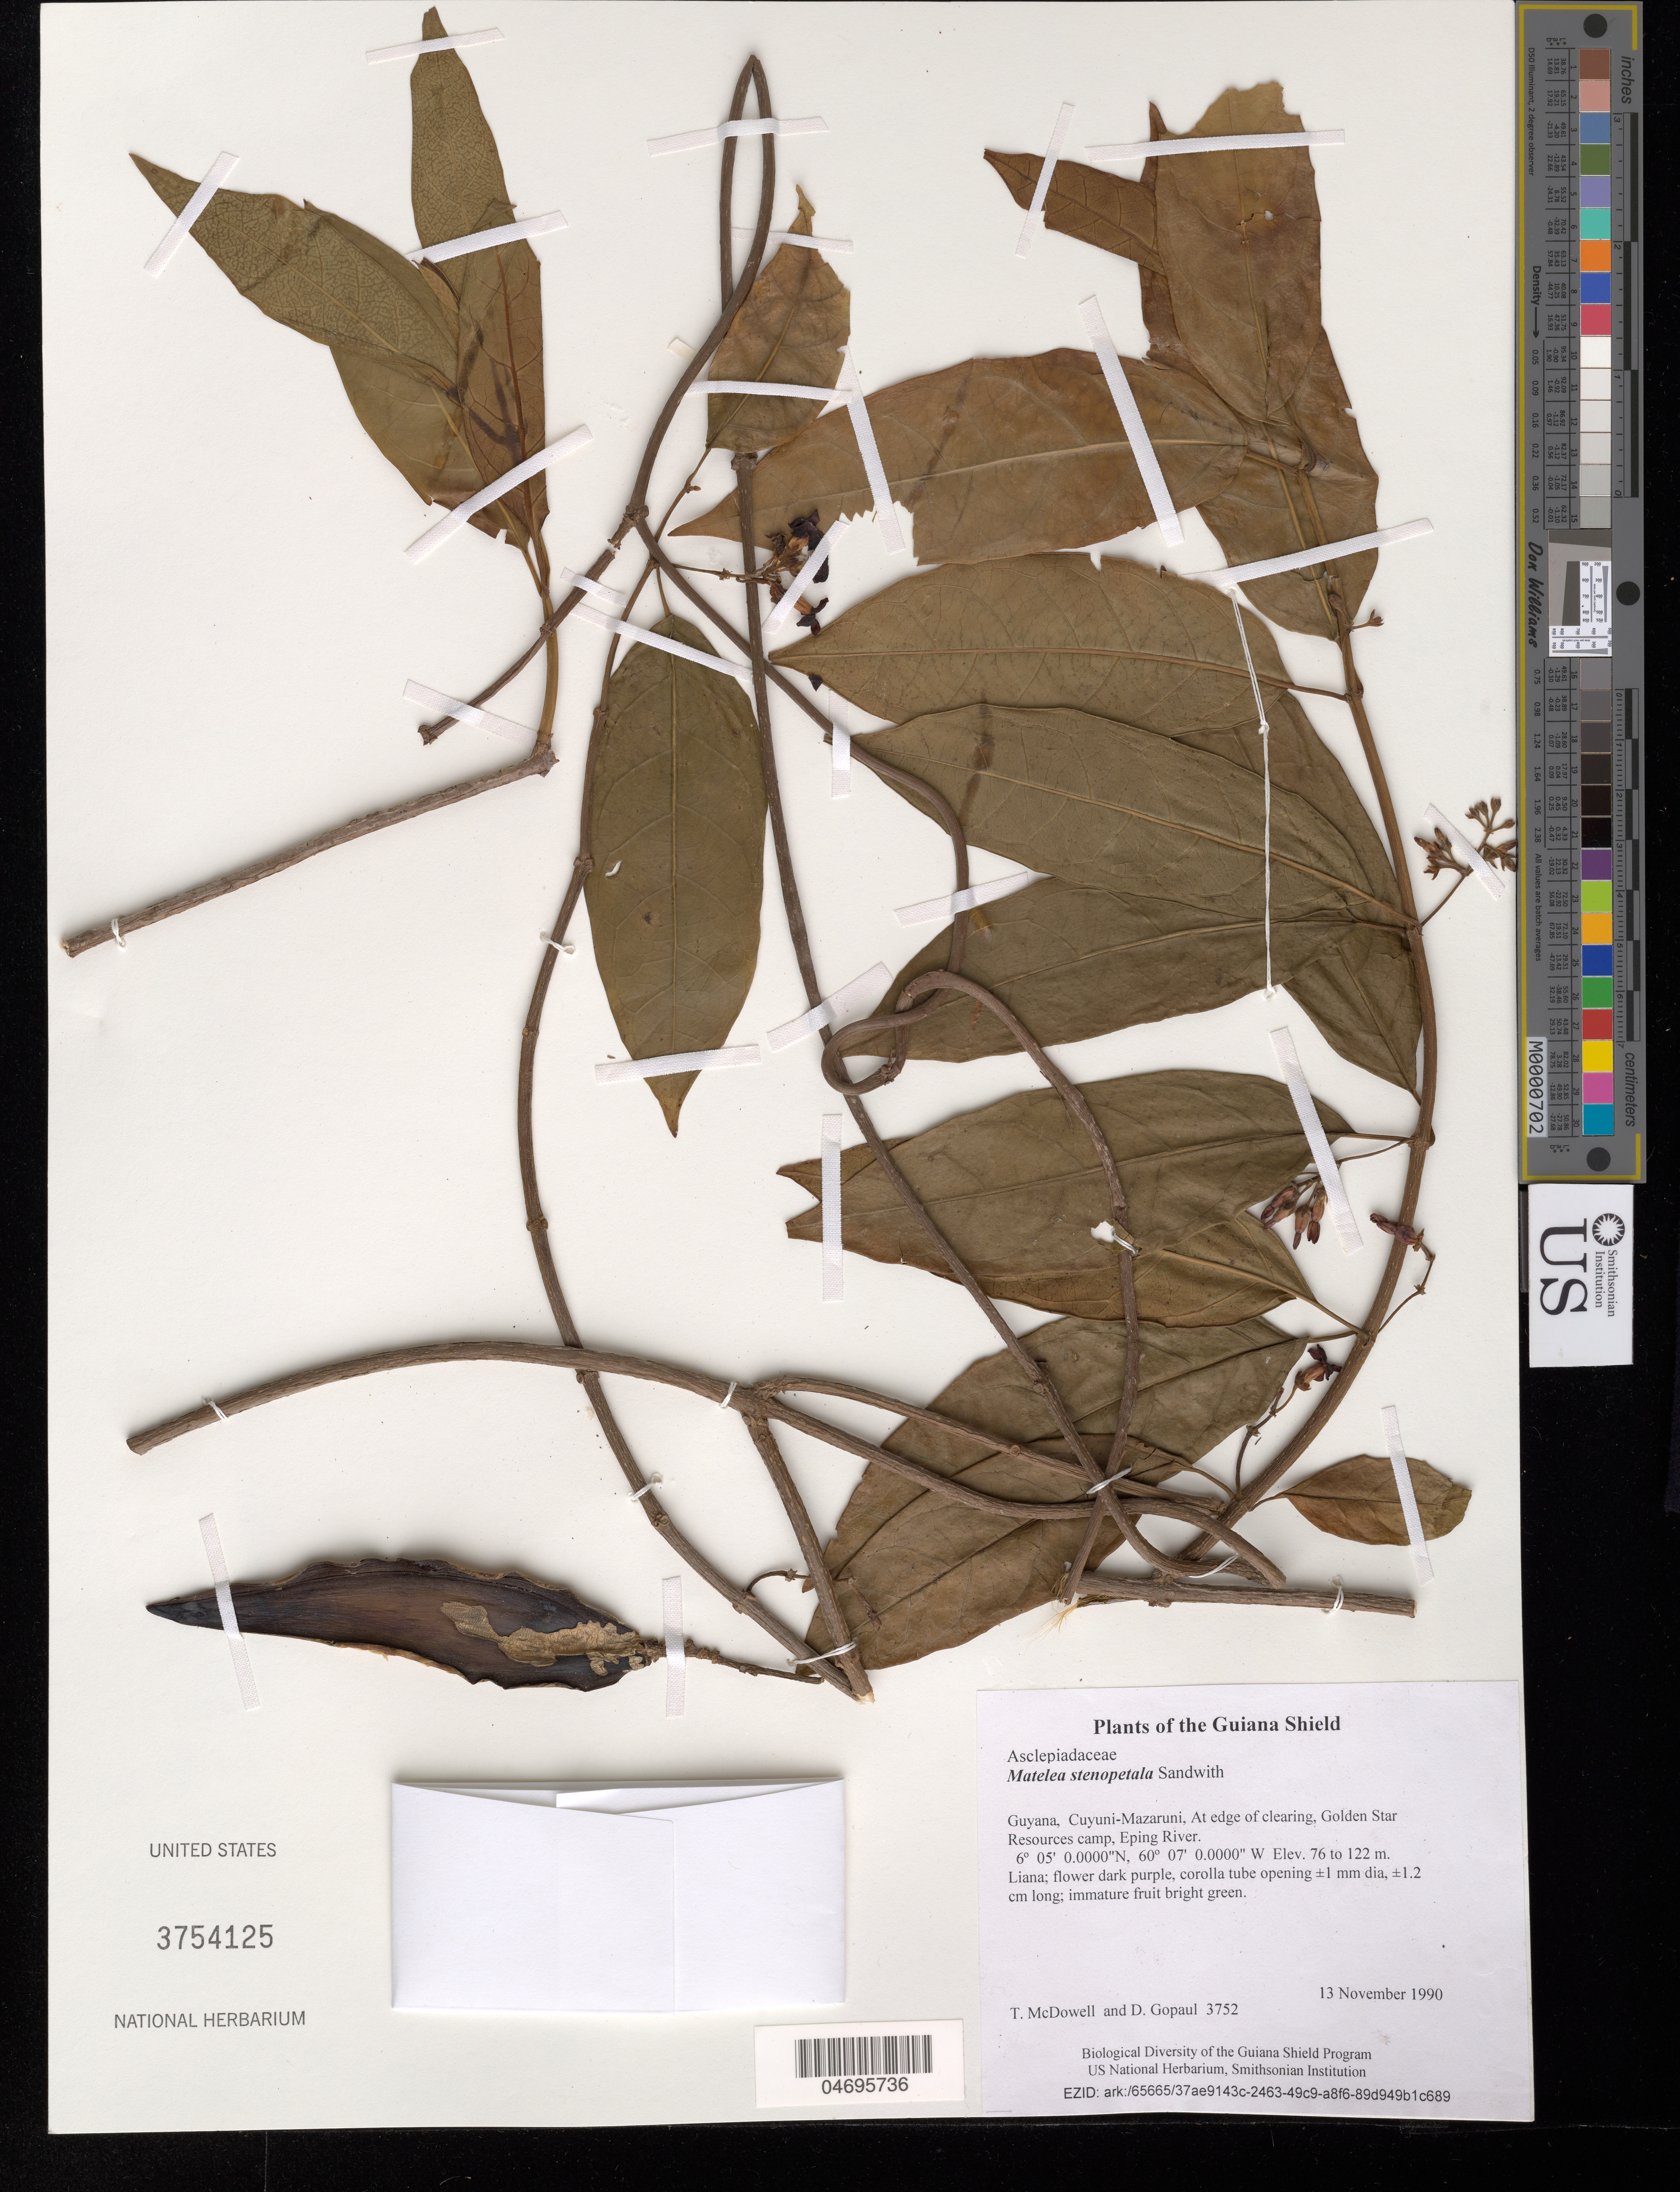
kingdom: Plantae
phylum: Tracheophyta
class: Magnoliopsida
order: Gentianales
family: Apocynaceae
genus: Matelea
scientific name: Matelea stenopetala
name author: Sandwith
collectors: T. McDowell & D. Gopaul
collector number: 3752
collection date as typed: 13 November 1990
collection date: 1990-11-13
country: Guyana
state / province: Cuyuni-Mazaruni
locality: At edge of clearing, Golden Star Resources camp, Eping River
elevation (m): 76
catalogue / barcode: US 3754125